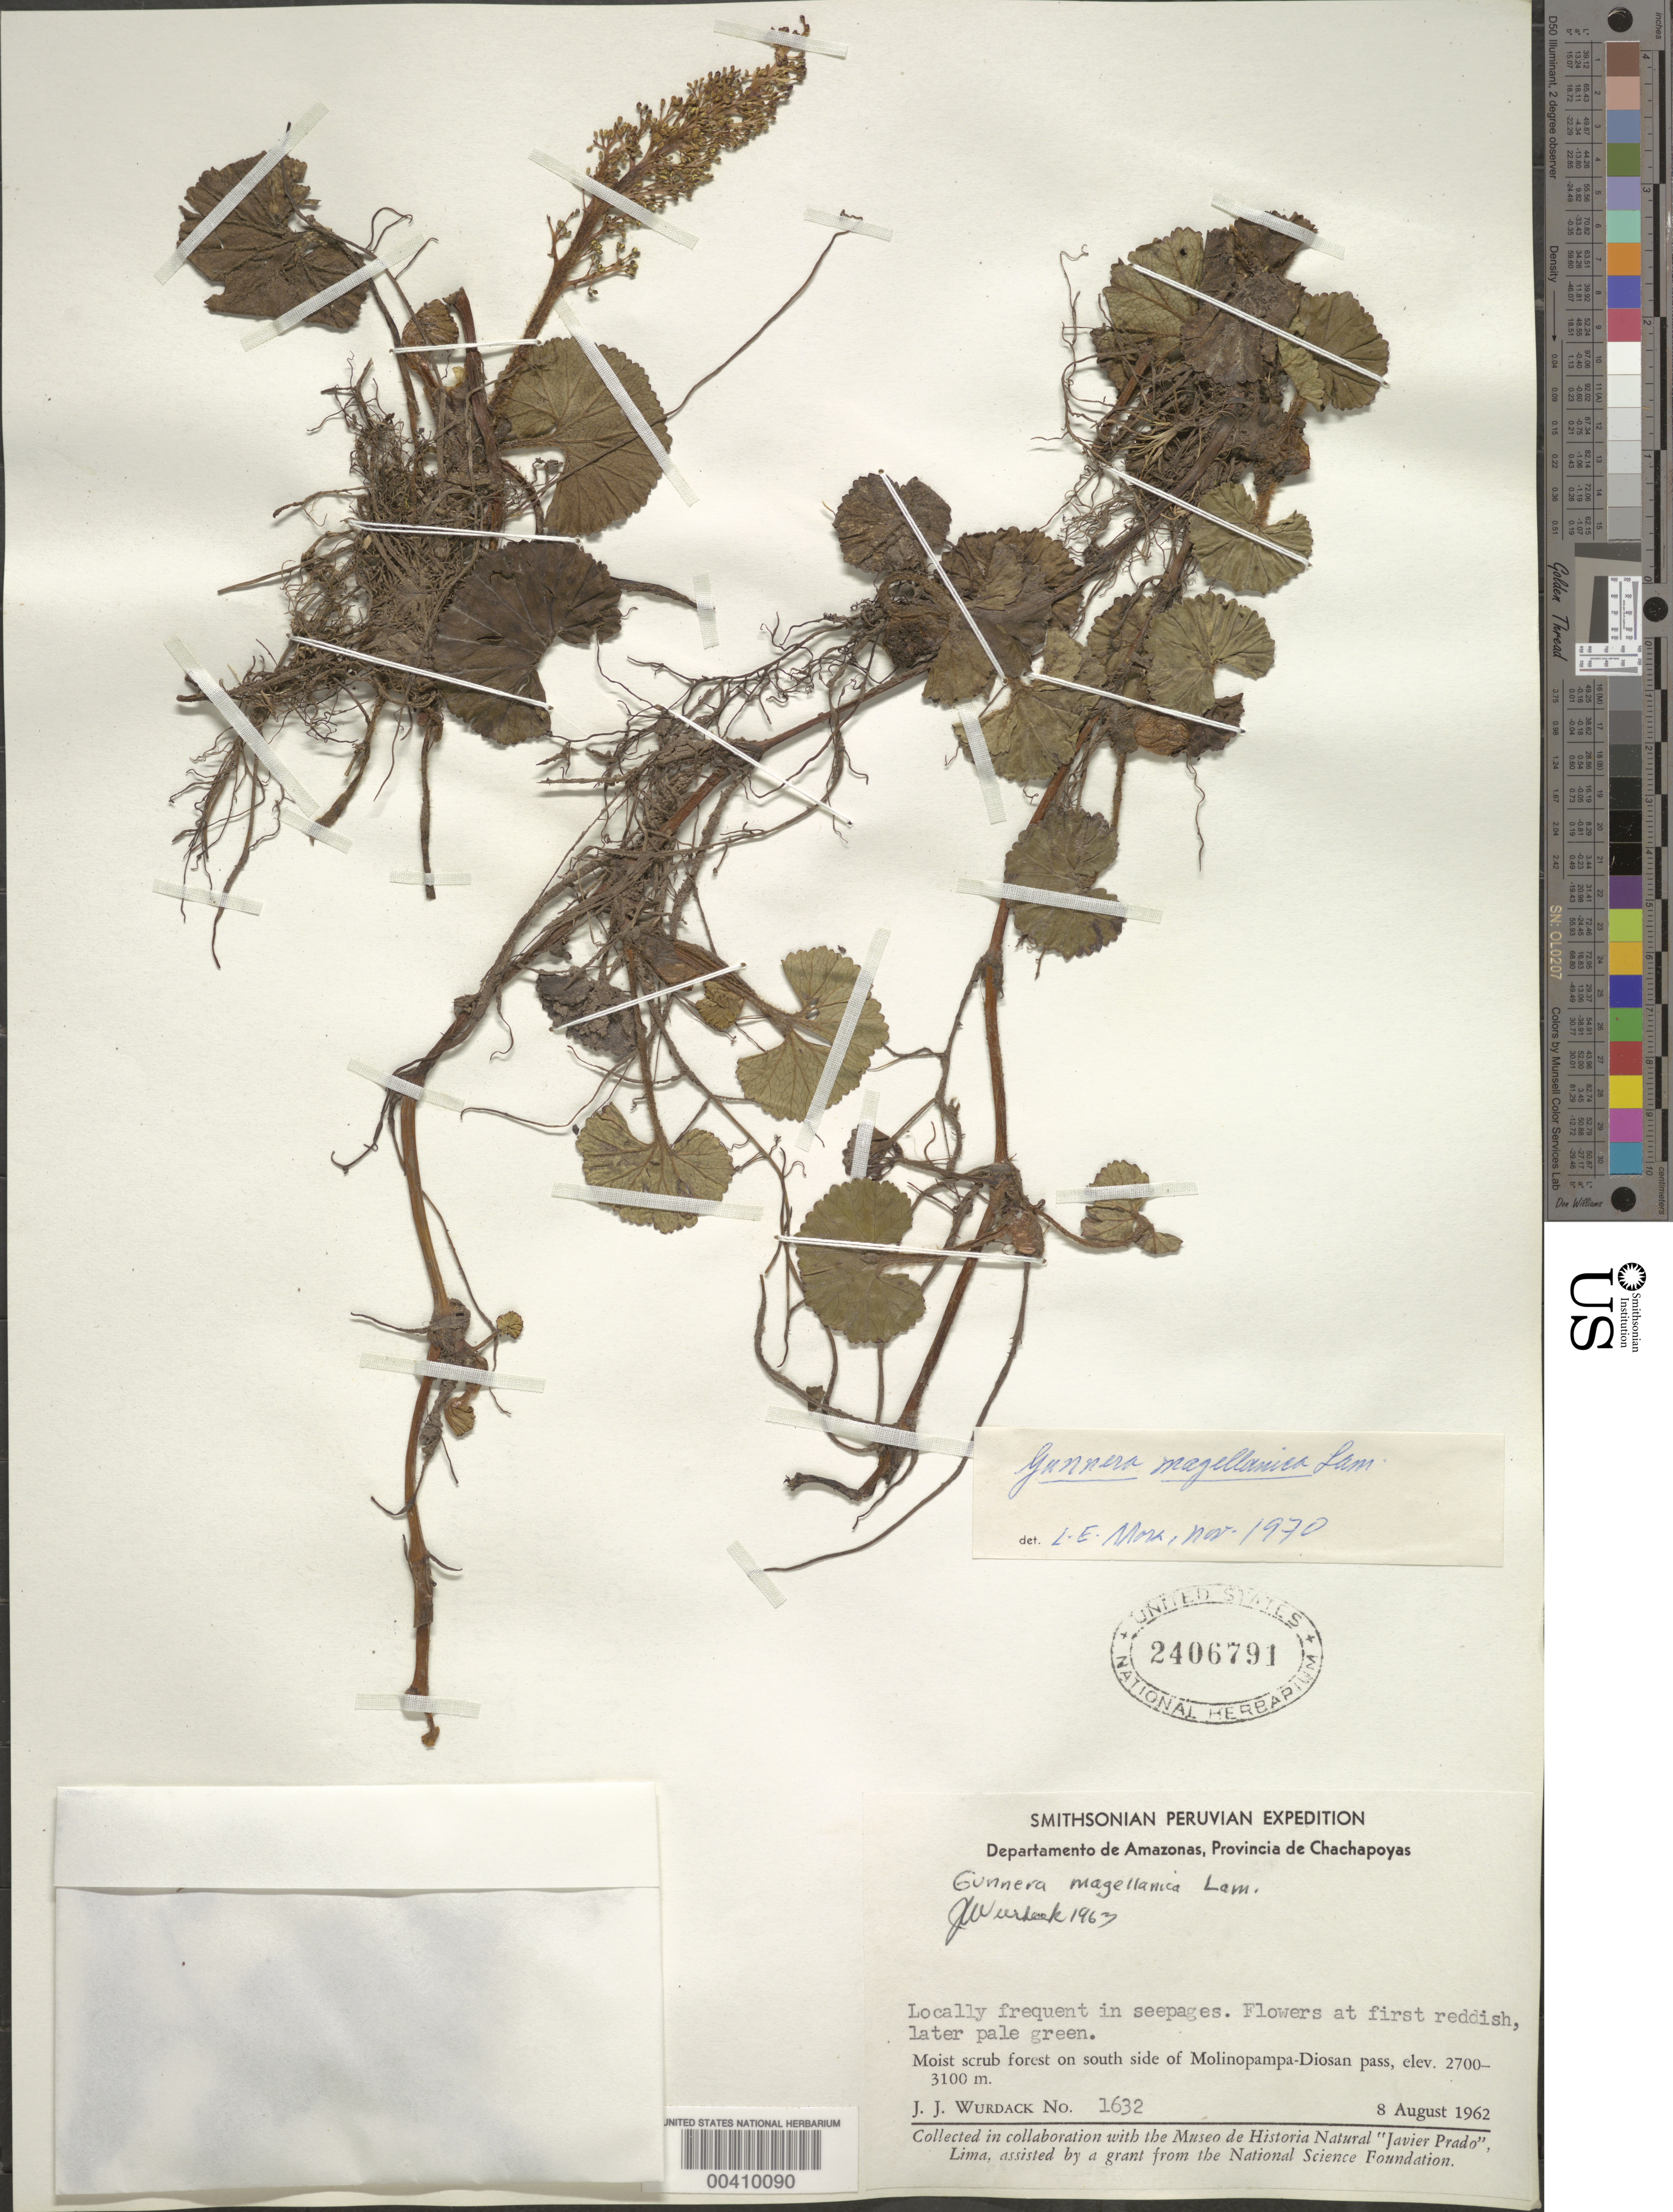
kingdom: Plantae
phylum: Tracheophyta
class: Magnoliopsida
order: Gunnerales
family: Gunneraceae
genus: Gunnera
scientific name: Gunnera magellanica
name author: Lam.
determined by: Mora-Osejo, L. E.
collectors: J. J. Wurdack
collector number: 1632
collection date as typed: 08 Aug 1962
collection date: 1962-08-08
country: Peru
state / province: Amazonas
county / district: Chachapoyas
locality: S side of Molinopampa-Diosan Pass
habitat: Moist scrub forest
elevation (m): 2700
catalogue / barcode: US 2406791